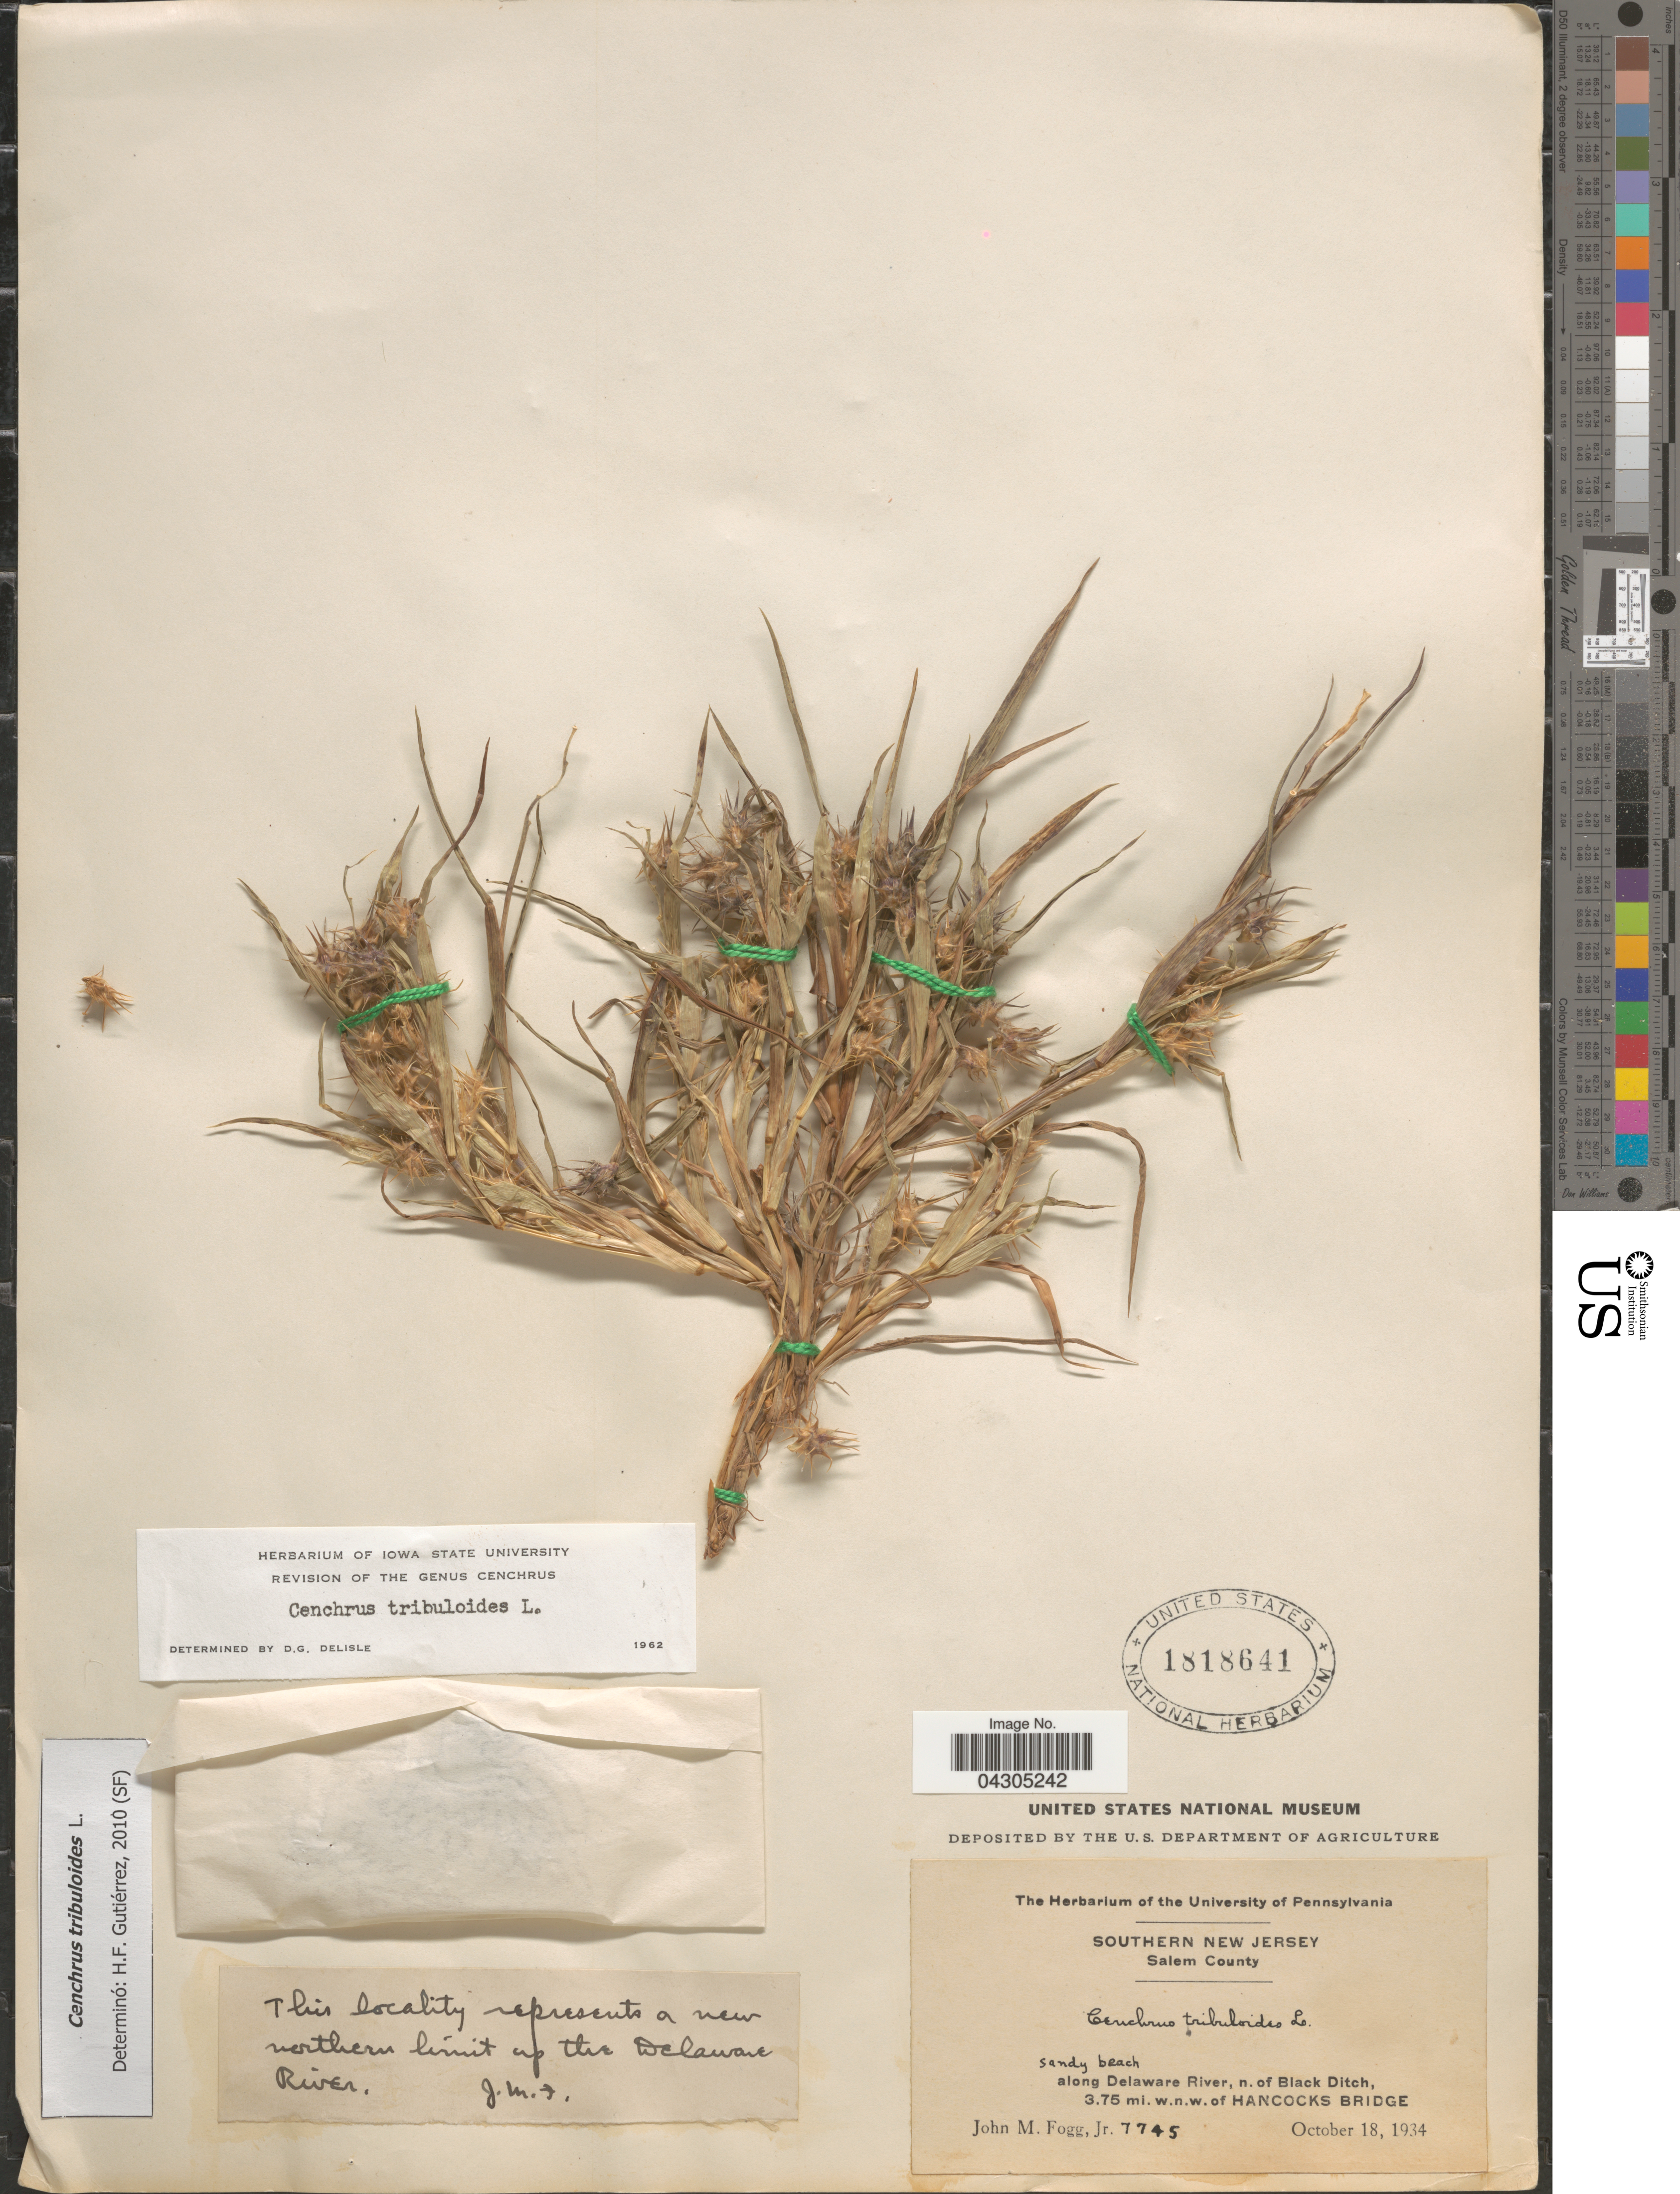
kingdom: Plantae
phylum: Tracheophyta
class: Liliopsida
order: Poales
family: Poaceae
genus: Cenchrus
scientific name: Cenchrus tribuloides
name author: L.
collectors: J. Fogg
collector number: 7745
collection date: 1934-10-18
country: United States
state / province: New Jersey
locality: Southern New Jersey. Salem County. Sandy beach along Delaware River, n. of Black Ditch, 3.75 mi. w.n.w. of Hancocks Bridge.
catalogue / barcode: US 1818641